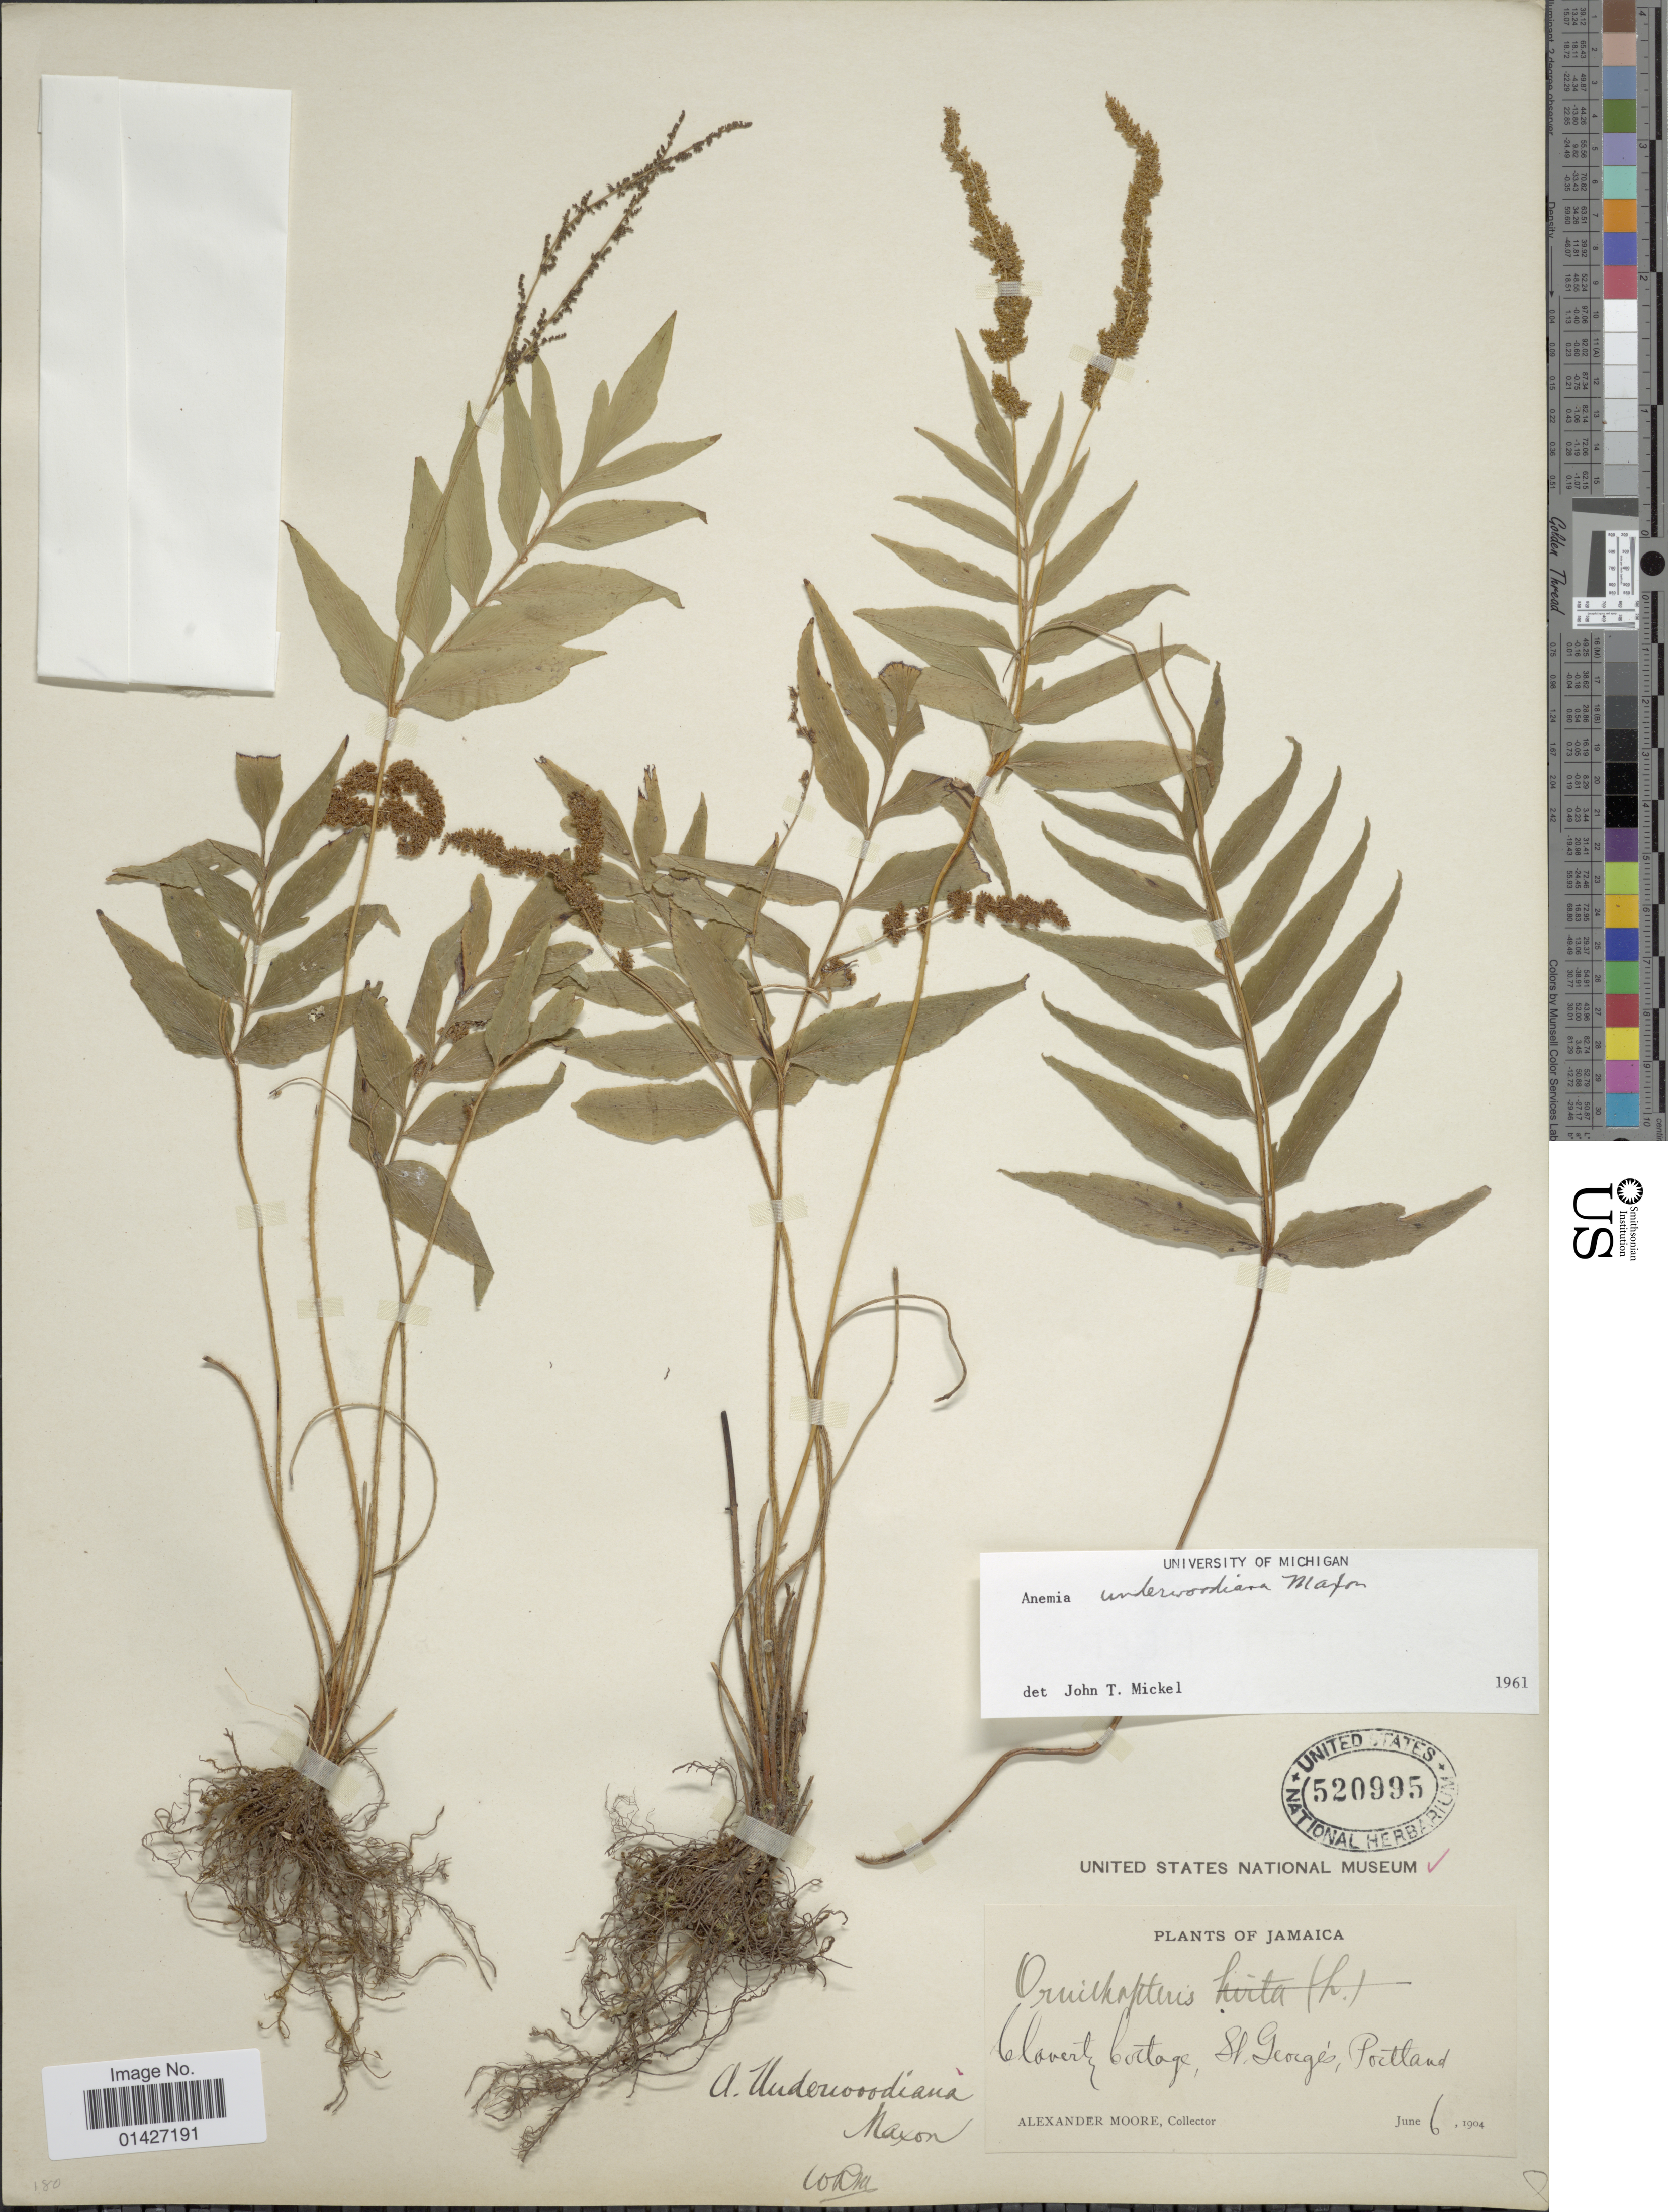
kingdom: Plantae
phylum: Tracheophyta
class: Polypodiopsida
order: Schizaeales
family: Anemiaceae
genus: Anemia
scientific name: Anemia underwoodiana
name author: Maxon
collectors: A. Moore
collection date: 1904-06-06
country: Jamaica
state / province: Portland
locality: Claverty Cottage, St. George's, Portland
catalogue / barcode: US 5250995